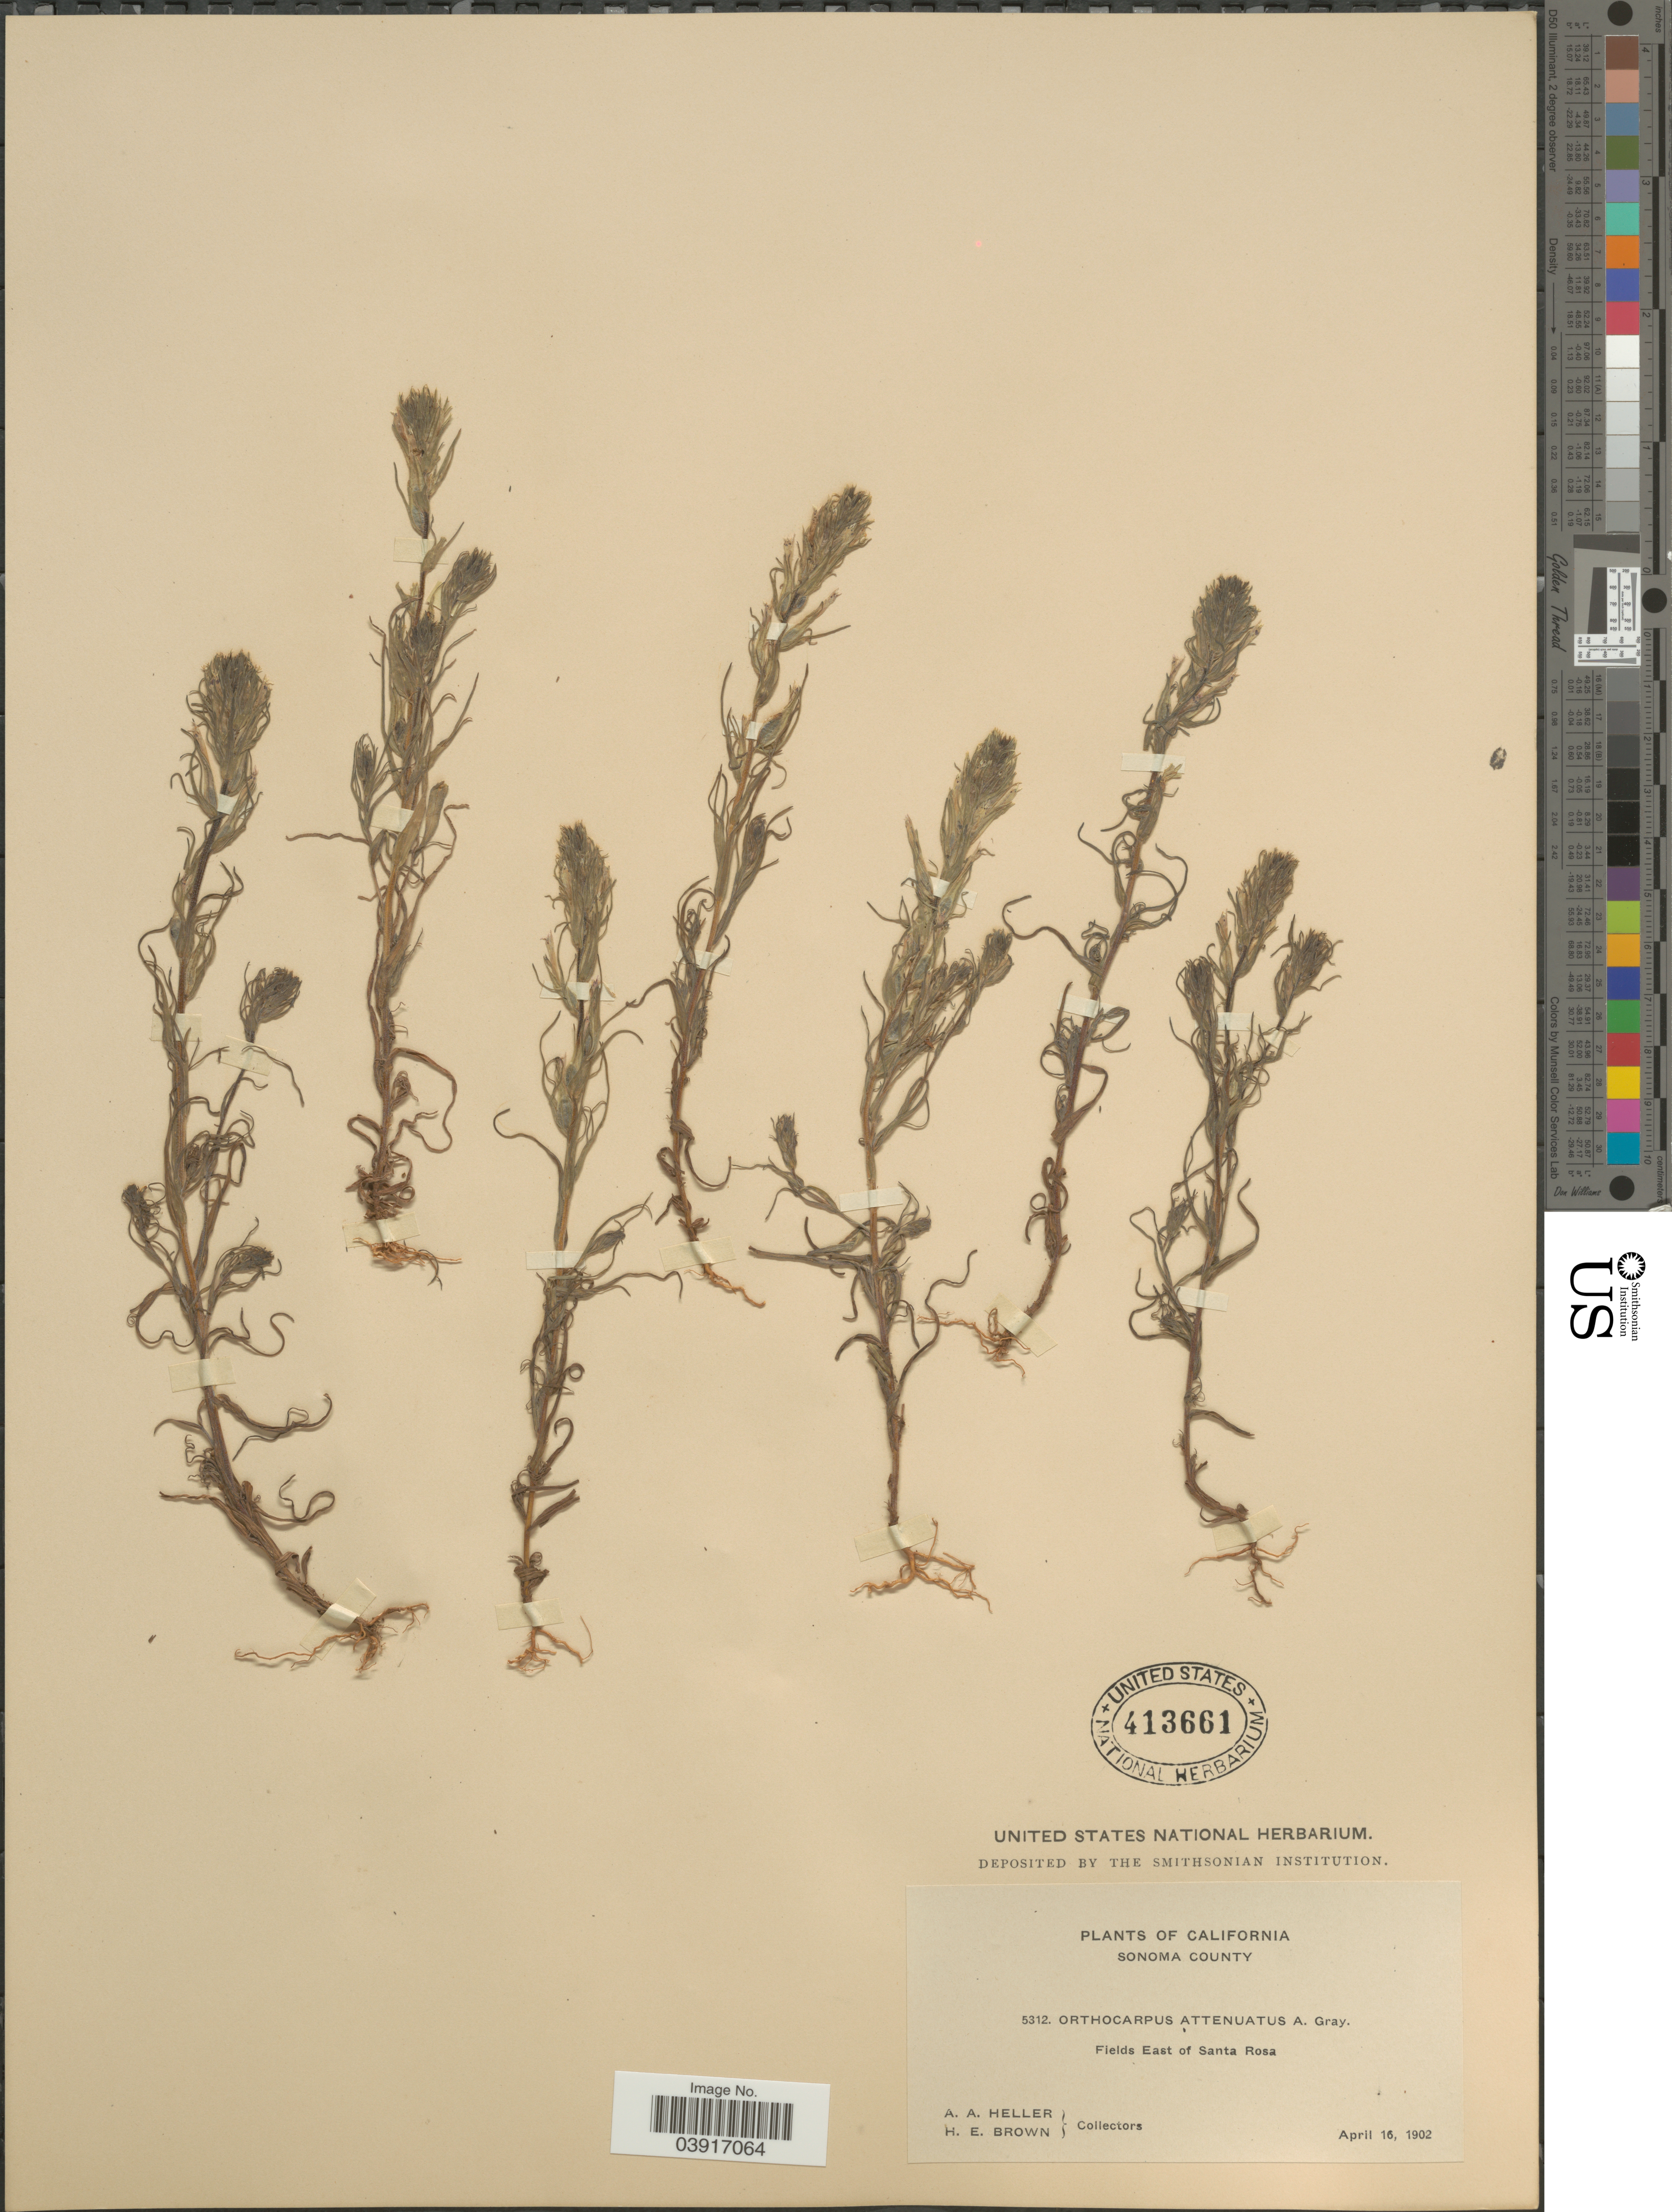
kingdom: Plantae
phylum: Tracheophyta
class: Magnoliopsida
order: Lamiales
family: Orobanchaceae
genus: Orthocarpus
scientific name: Orthocarpus attenuatus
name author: A. Gray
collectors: A. A. Heller & H. E. Brown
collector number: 5312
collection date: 1902-04-16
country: United States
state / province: California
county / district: Sonoma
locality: Sonoma County. Fields East of Santa Rosa.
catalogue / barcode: US 413661